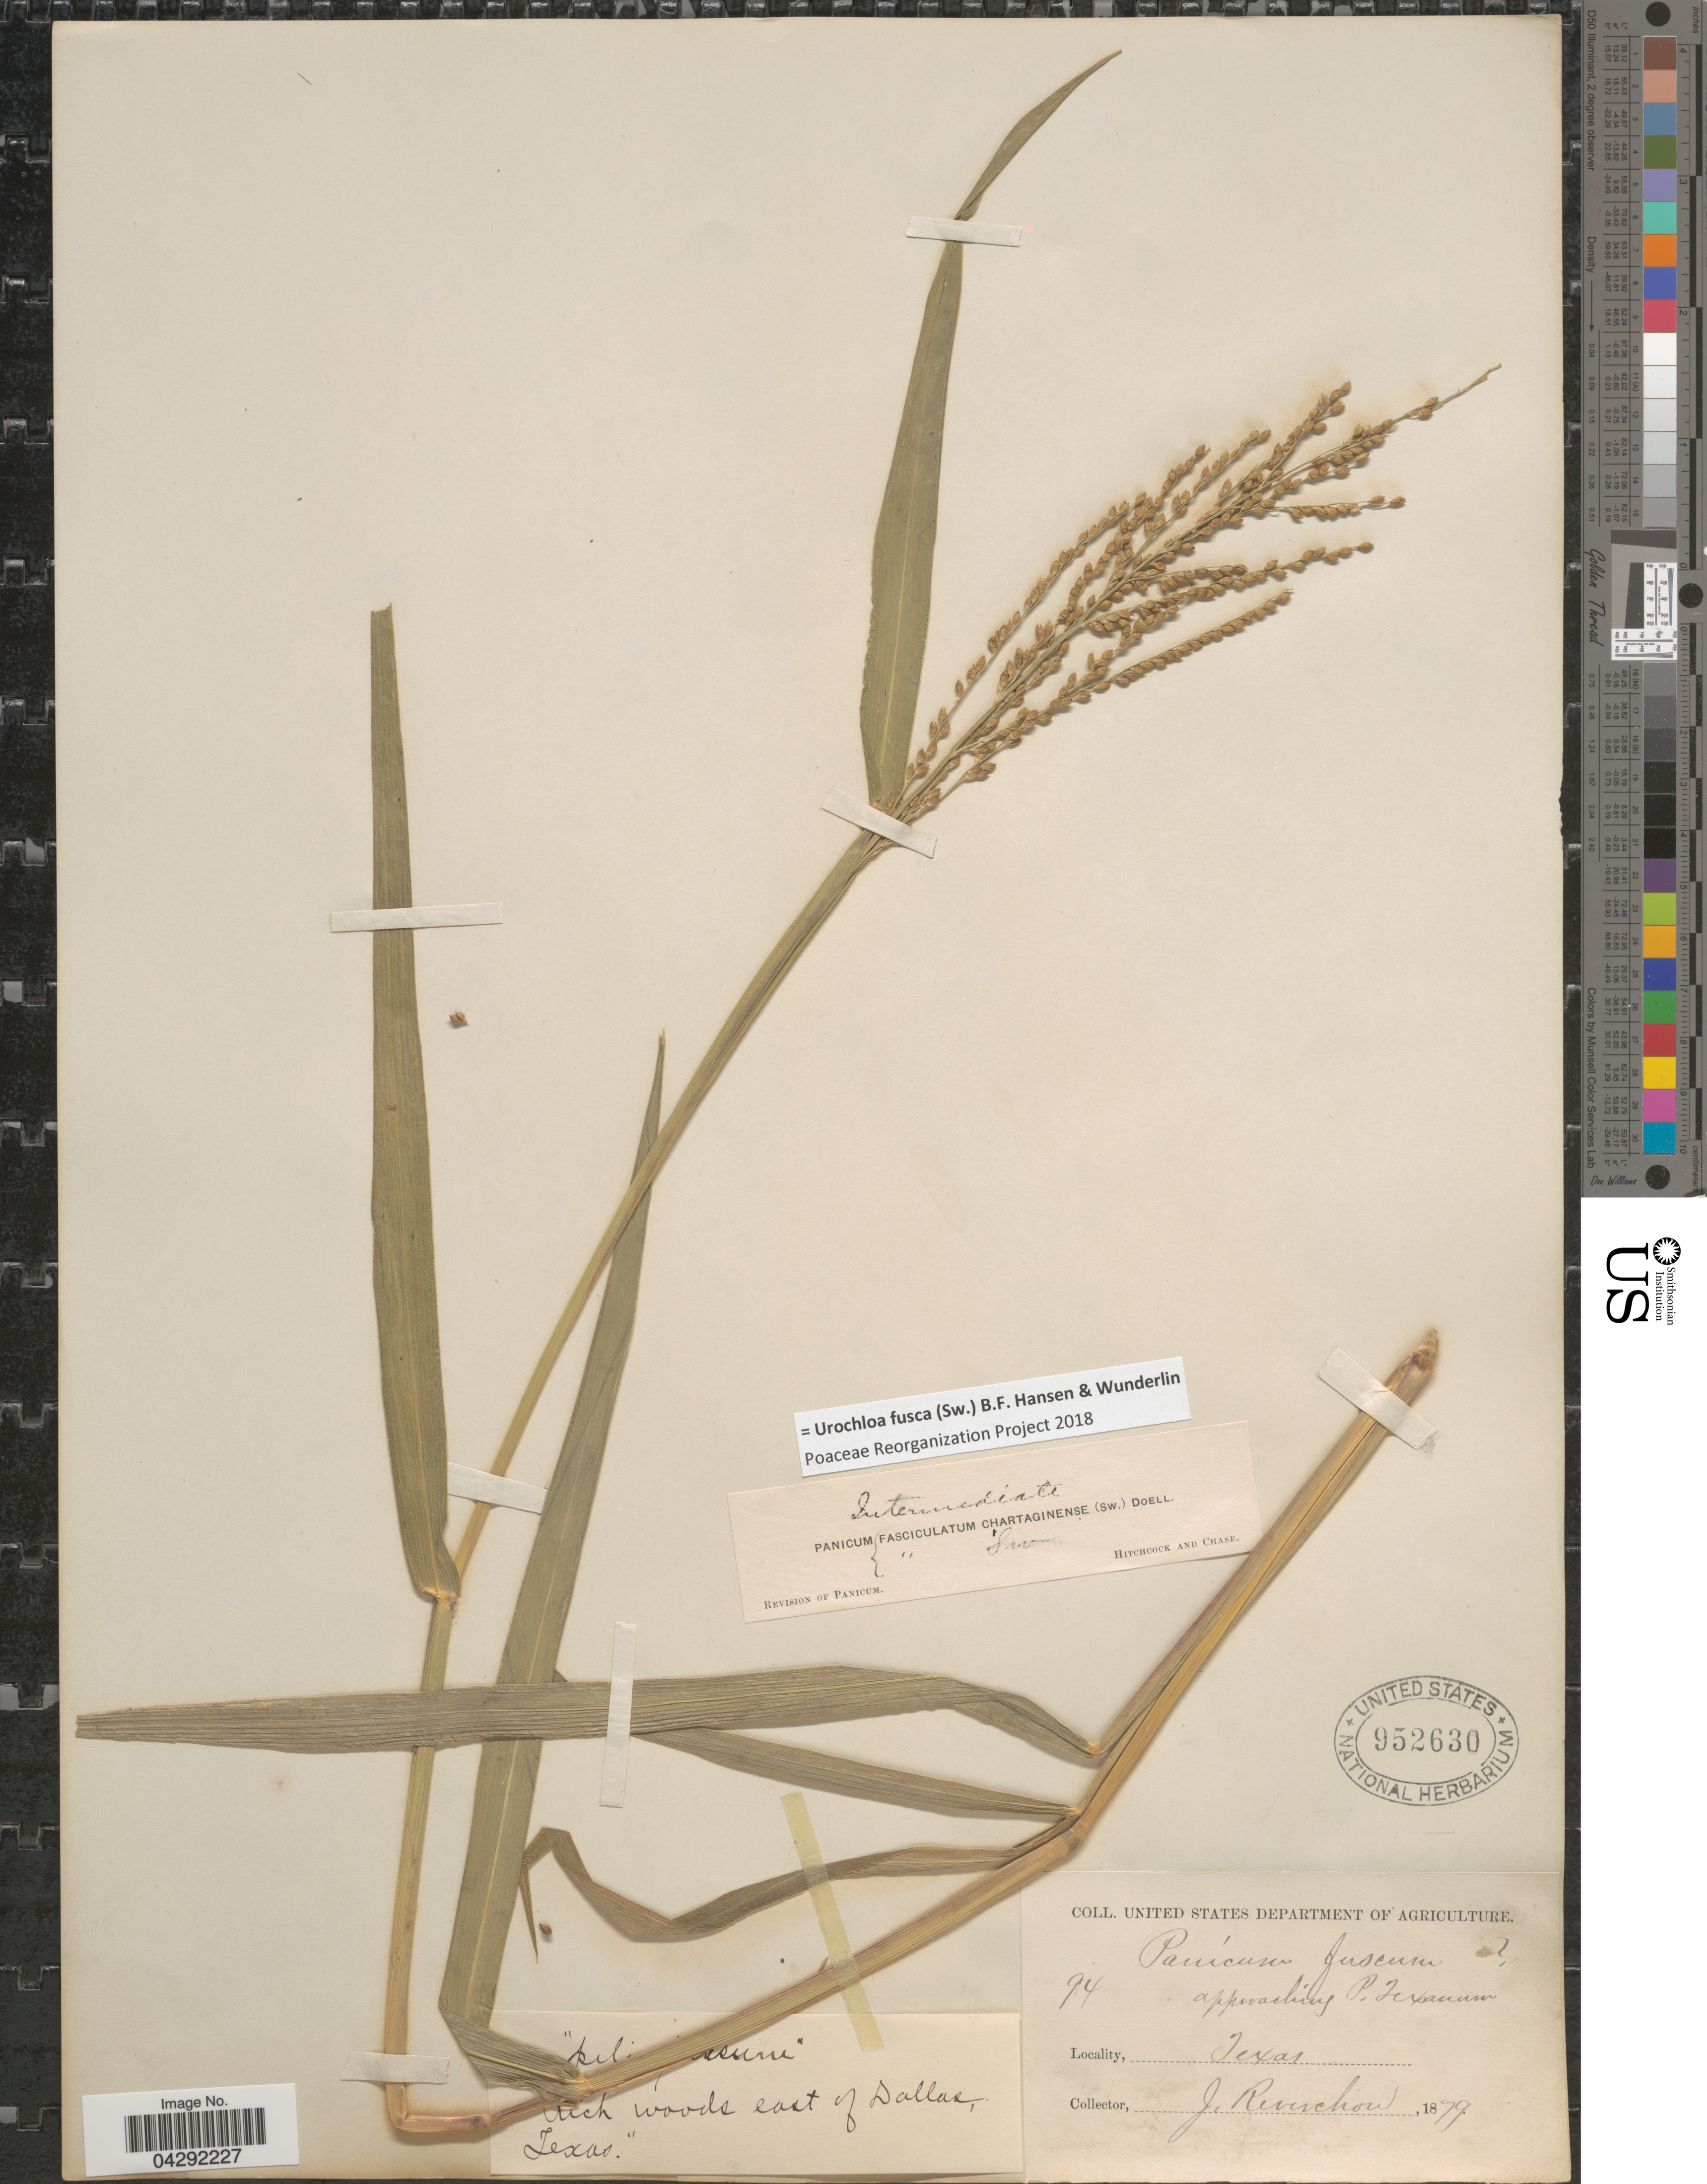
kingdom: Plantae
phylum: Tracheophyta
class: Liliopsida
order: Poales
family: Poaceae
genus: Urochloa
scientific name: Urochloa fusca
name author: (Sw.) B.F. Hansen & Wunderlin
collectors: J. Reverchon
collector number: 94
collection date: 1879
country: United States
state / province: Texas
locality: Rich woods east of Dallas.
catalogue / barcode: US 952630